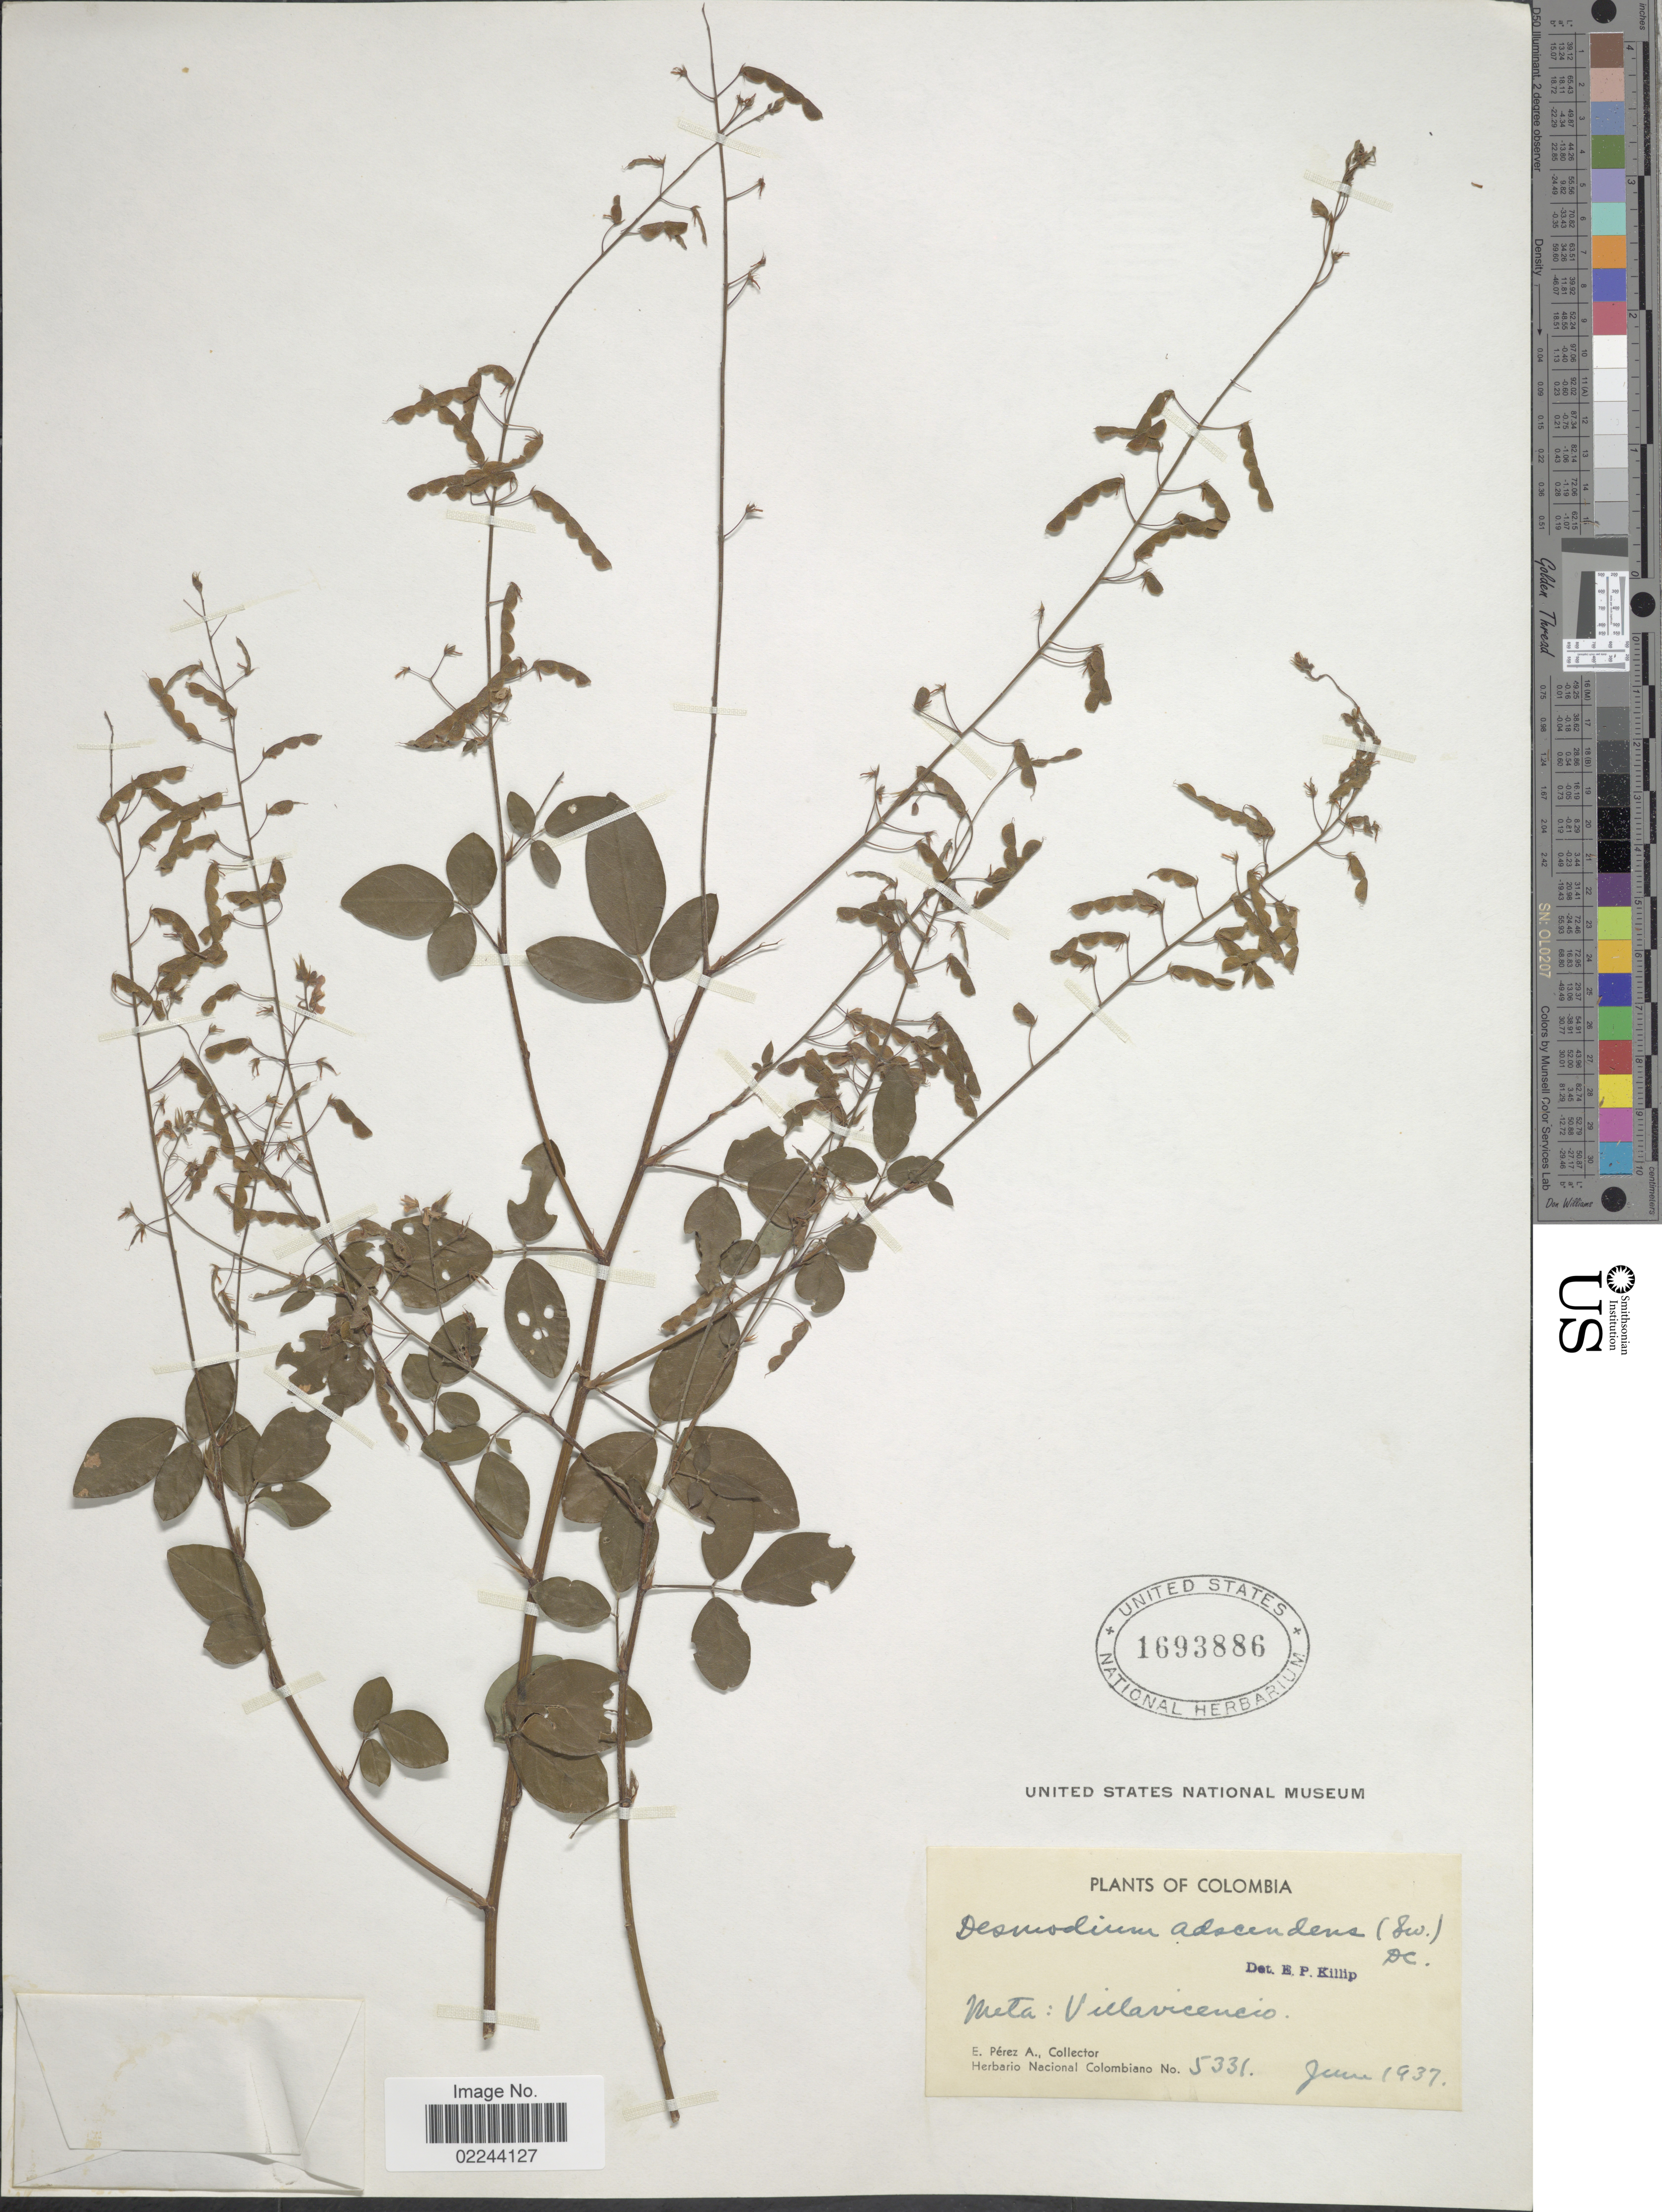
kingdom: Plantae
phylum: Tracheophyta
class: Magnoliopsida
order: Fabales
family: Fabaceae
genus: Grona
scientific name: Grona adscendens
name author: (Sw.) H. Ohashi & K. Ohashi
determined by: Strong, Mark T., (BOT), Smithsonian Institution - National Museum of Natural History (UNITED STATES)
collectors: E. Pérez Arbeláez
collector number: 5331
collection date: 1937-06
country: Colombia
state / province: Meta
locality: Villavicencio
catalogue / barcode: US 1693886